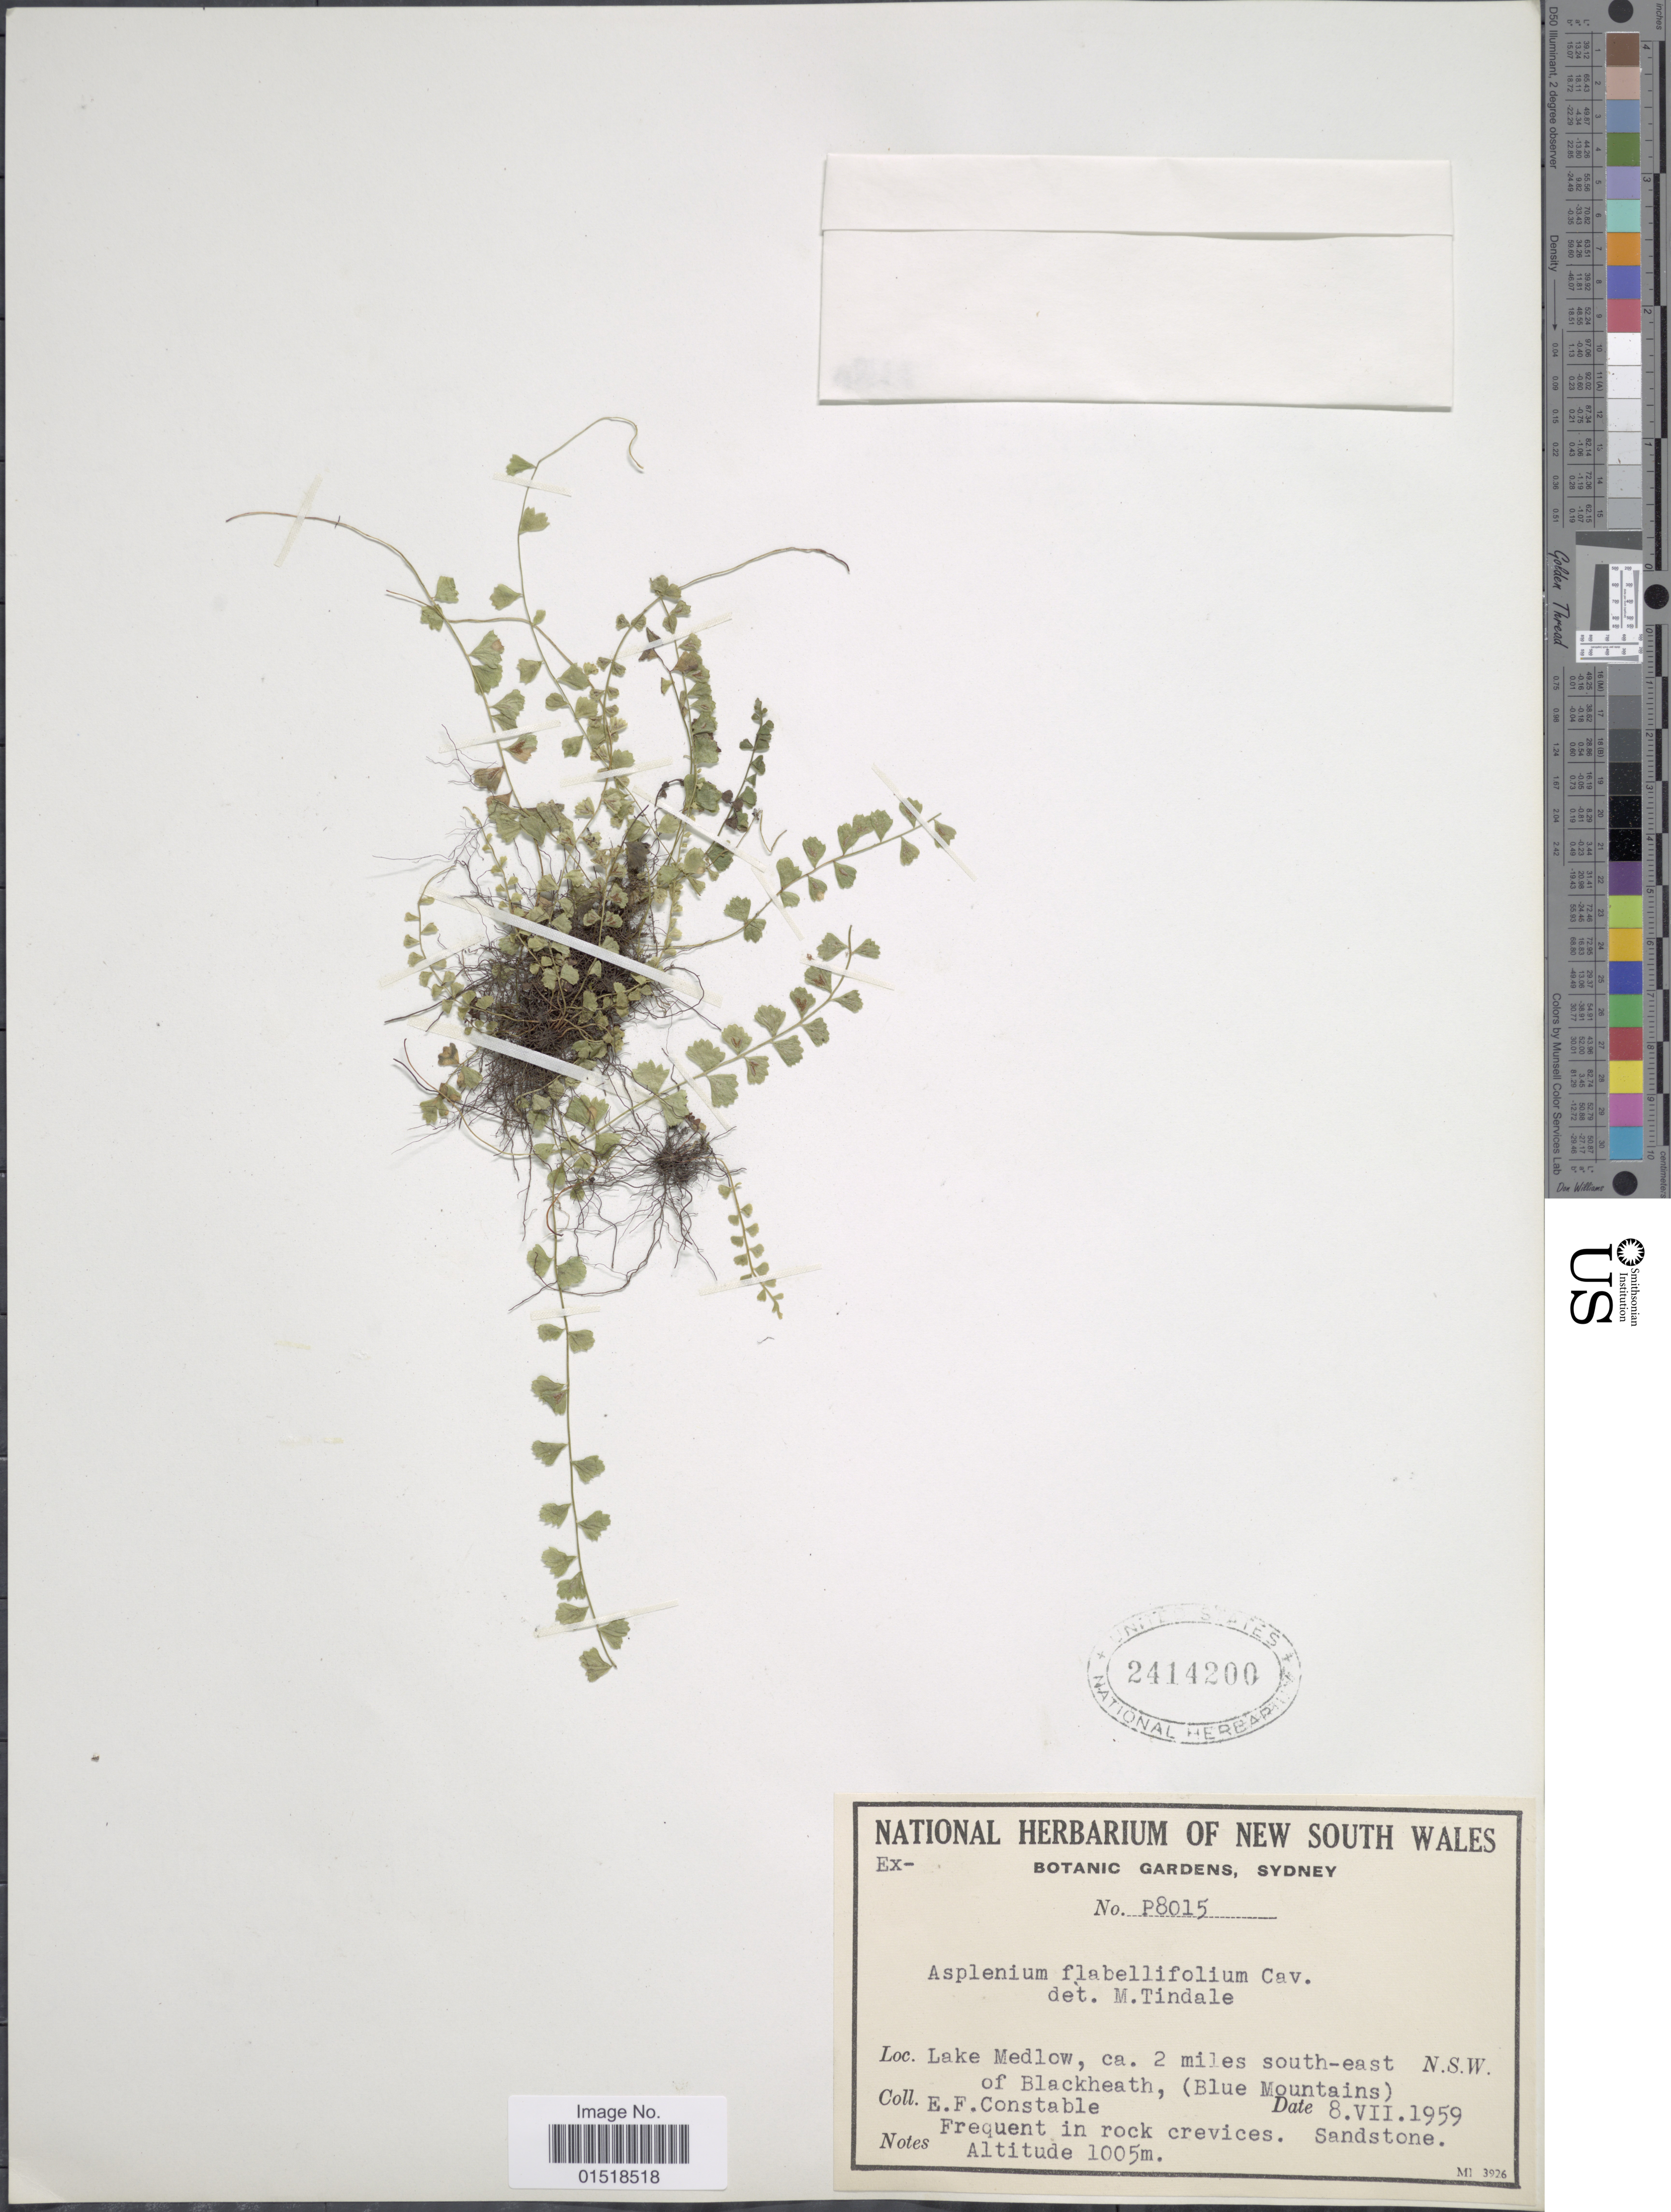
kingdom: Plantae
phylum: Tracheophyta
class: Polypodiopsida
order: Polypodiales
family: Aspleniaceae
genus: Asplenium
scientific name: Asplenium flabellifolium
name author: Cav.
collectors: E. F. Constable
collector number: P8015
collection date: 1959-07-08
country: Australia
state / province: New South Wales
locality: Lake Medlow, ca. 2 miles south-east of Blackheath, (Blue Mountains).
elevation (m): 1005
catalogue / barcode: US 2414200